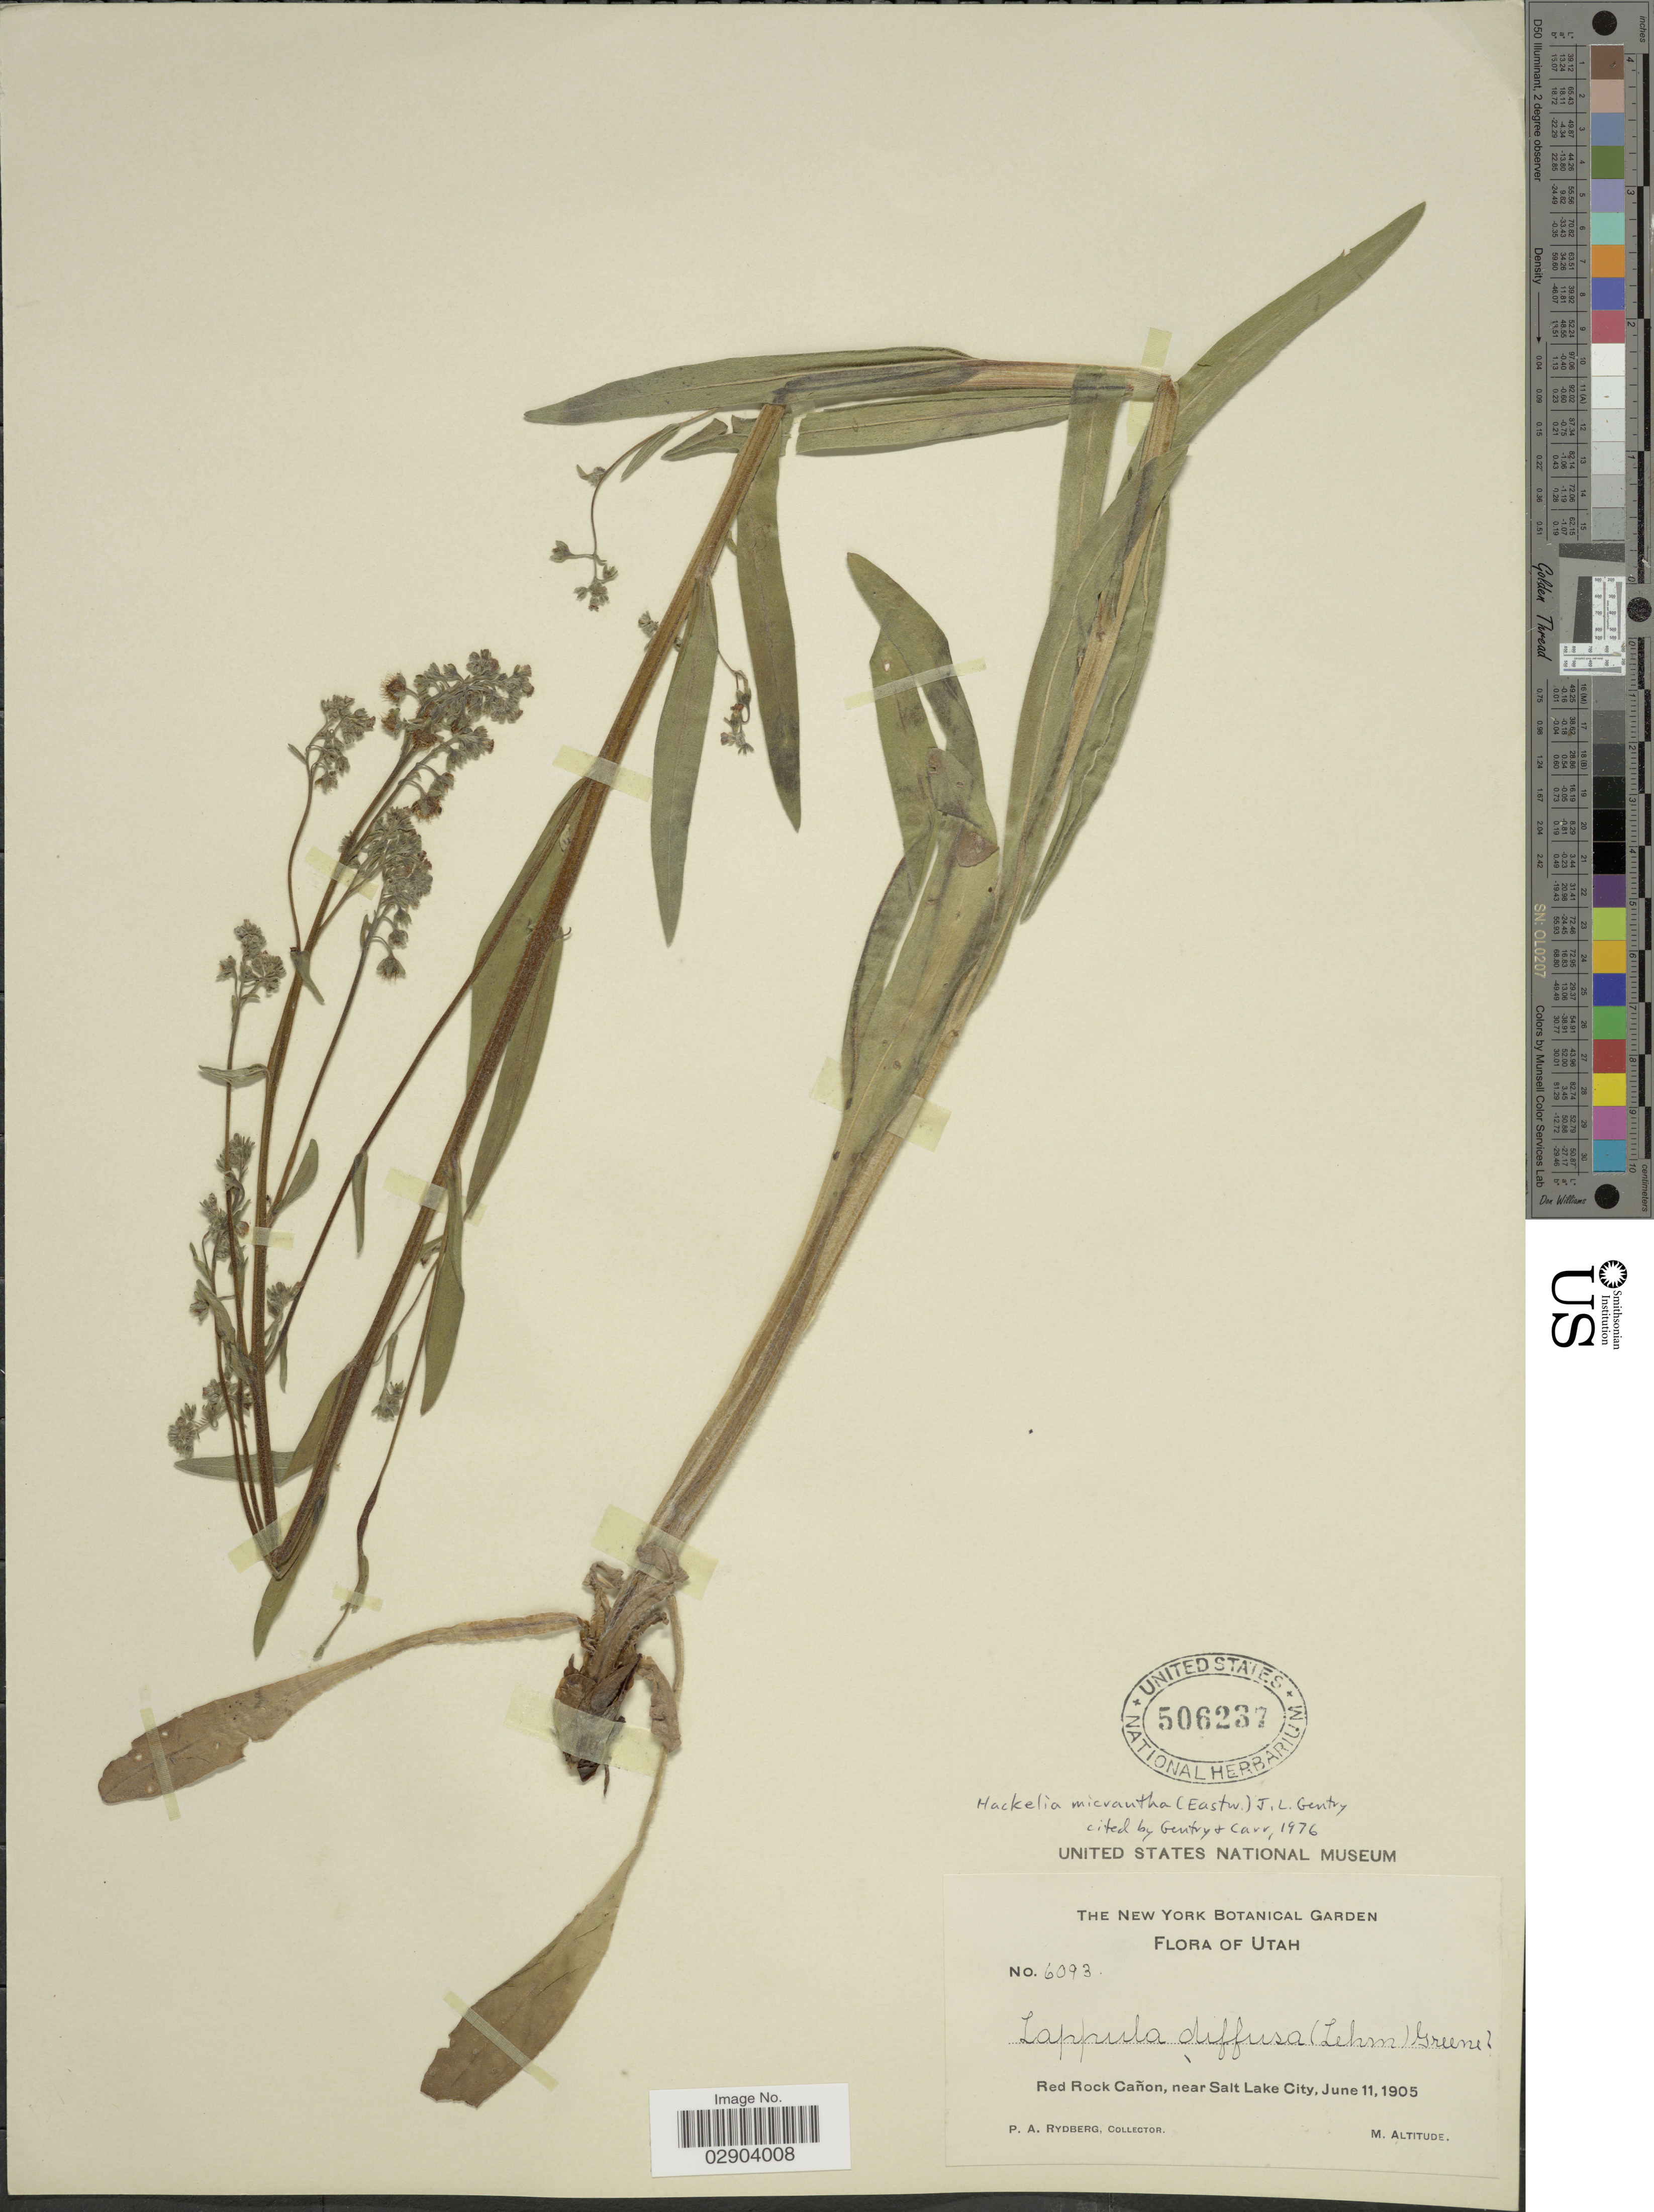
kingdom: Plantae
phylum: Tracheophyta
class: Magnoliopsida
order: Boraginales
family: Boraginaceae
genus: Hackelia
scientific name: Hackelia micrantha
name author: (Eastw.) J.L. Gentry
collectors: P. A. Rydberg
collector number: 6093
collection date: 1905-06-11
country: United States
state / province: Utah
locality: Red Rock Cañon, near Salt Lake City.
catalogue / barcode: US 506237